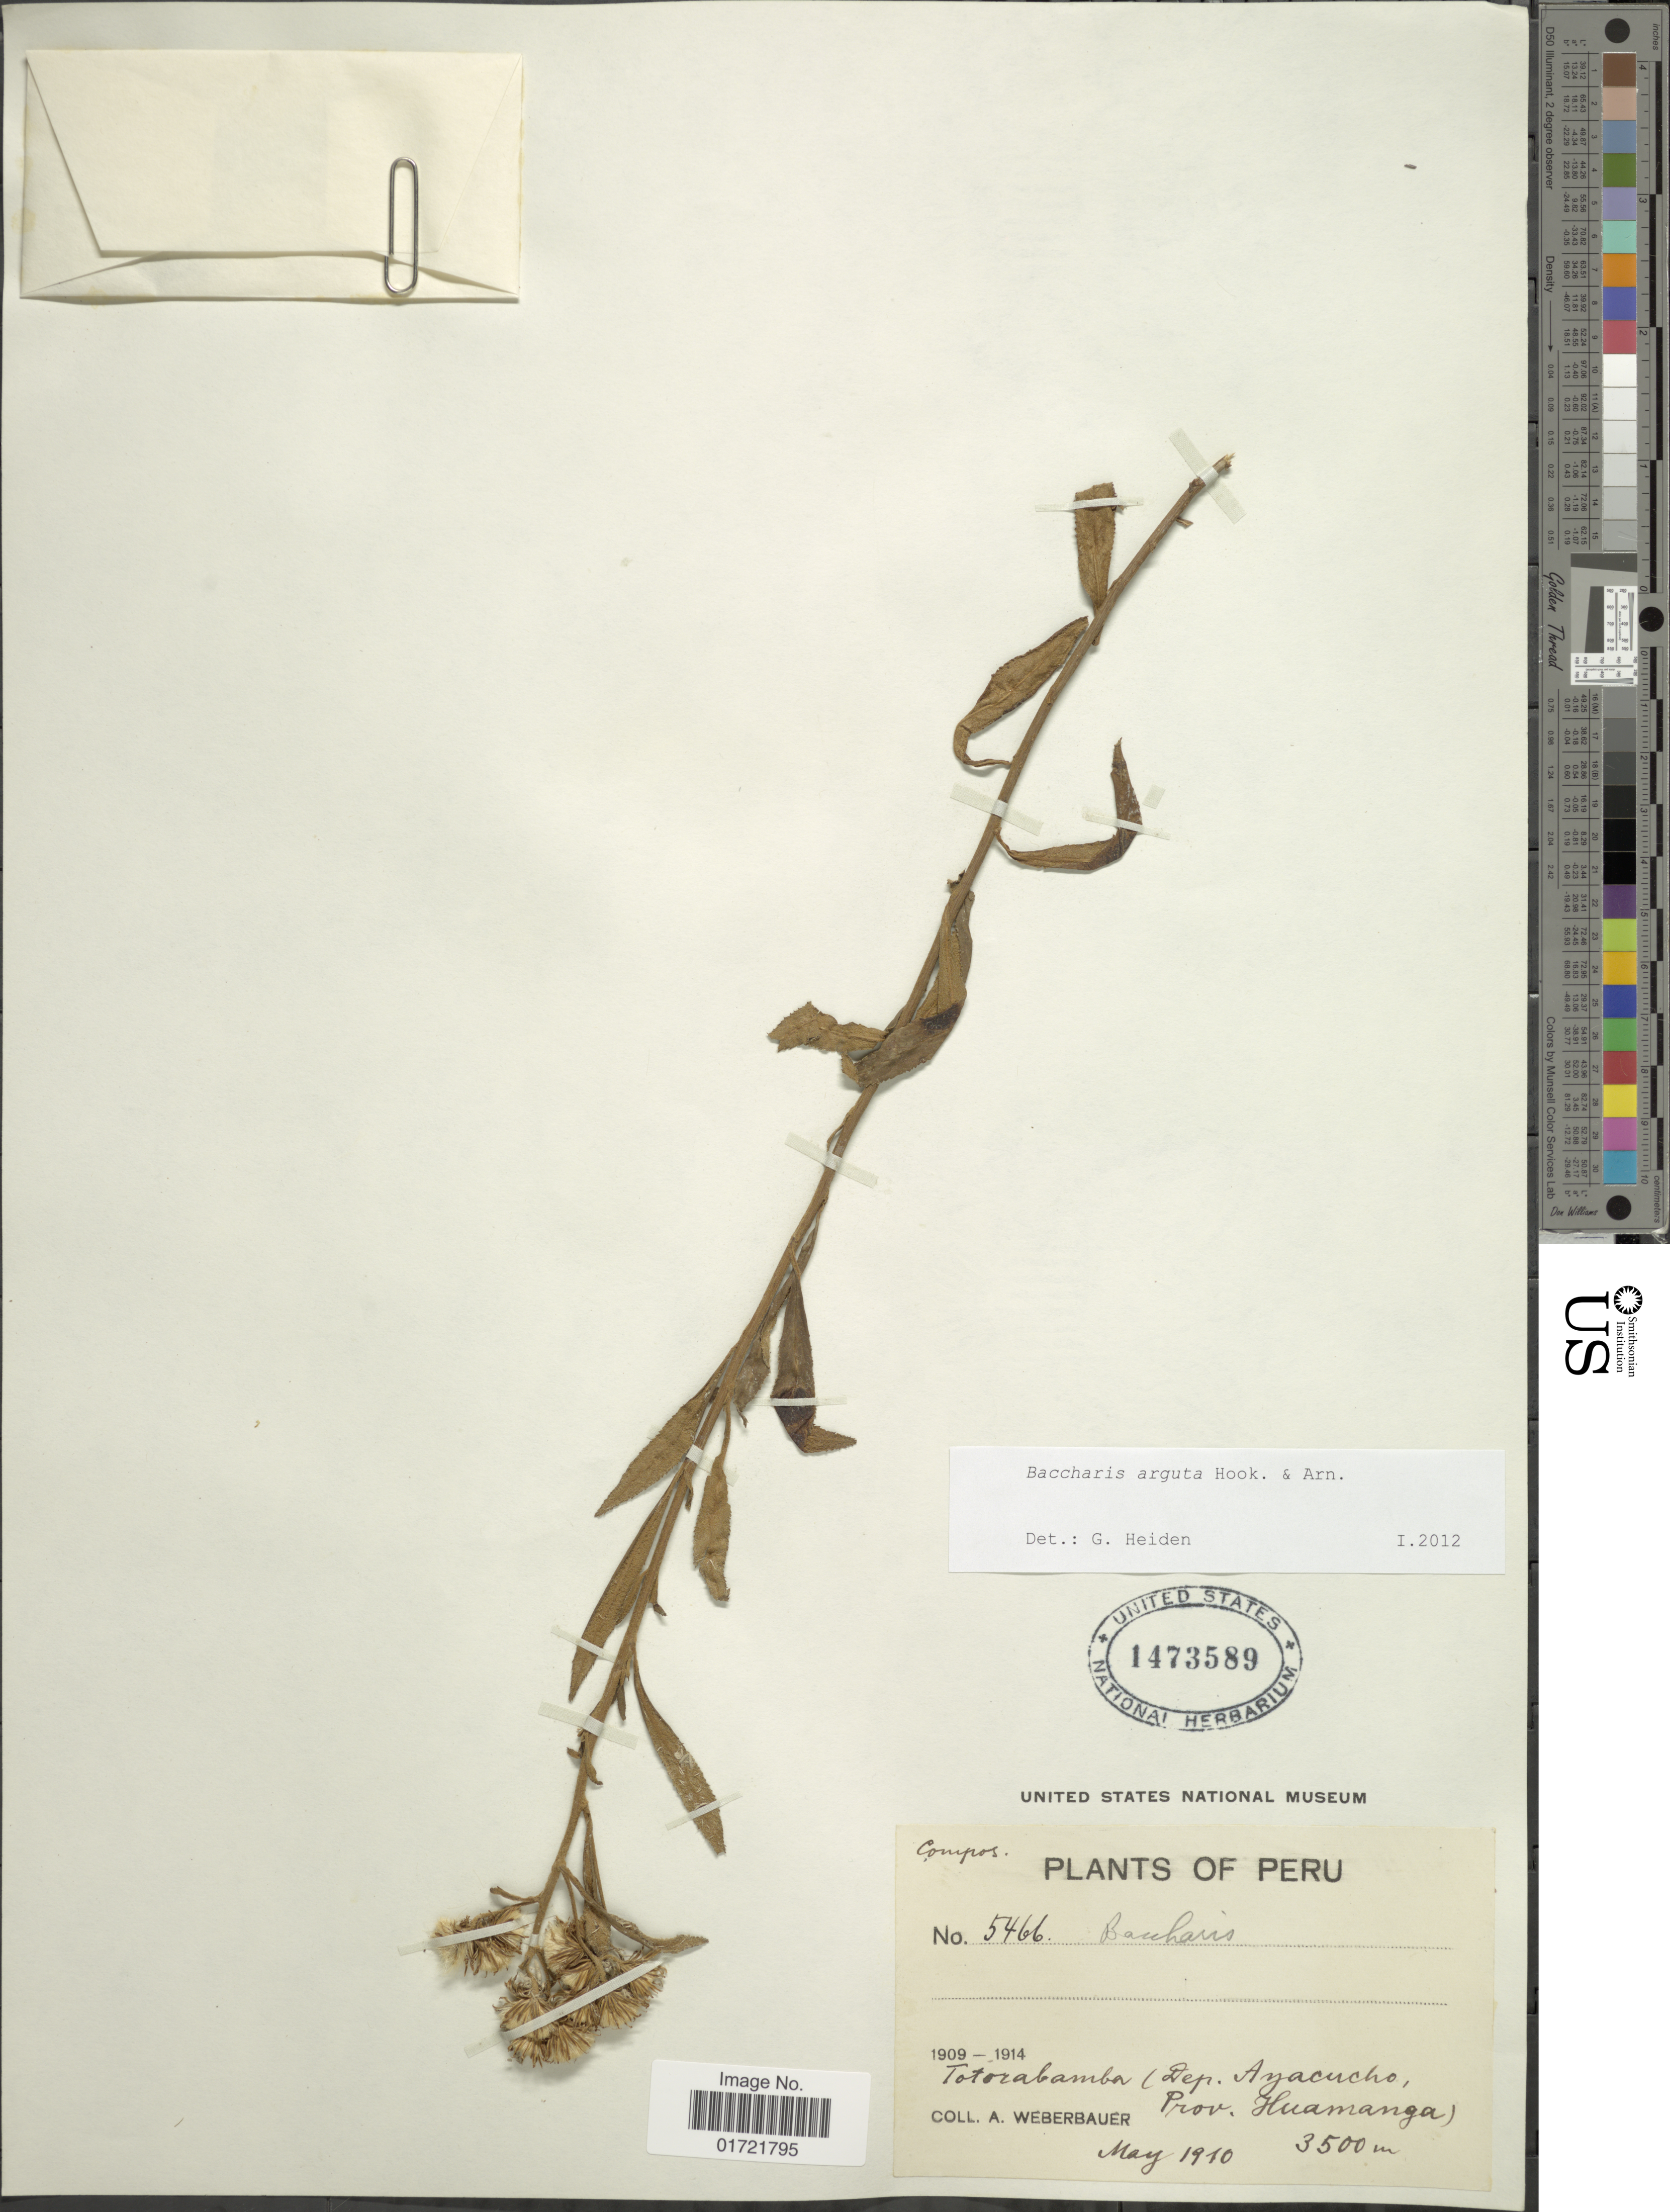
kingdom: Plantae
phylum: Tracheophyta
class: Magnoliopsida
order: Asterales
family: Asteraceae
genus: Baccharis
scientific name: Baccharis arguta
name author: Gillies ex Hook. & Arn.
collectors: A. Weberbauer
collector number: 5466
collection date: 1910-05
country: Peru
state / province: Ayacucho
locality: Totorabamba (Dep. Ayacucho, Prov. Huamanga)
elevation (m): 3500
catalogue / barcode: US 1473589